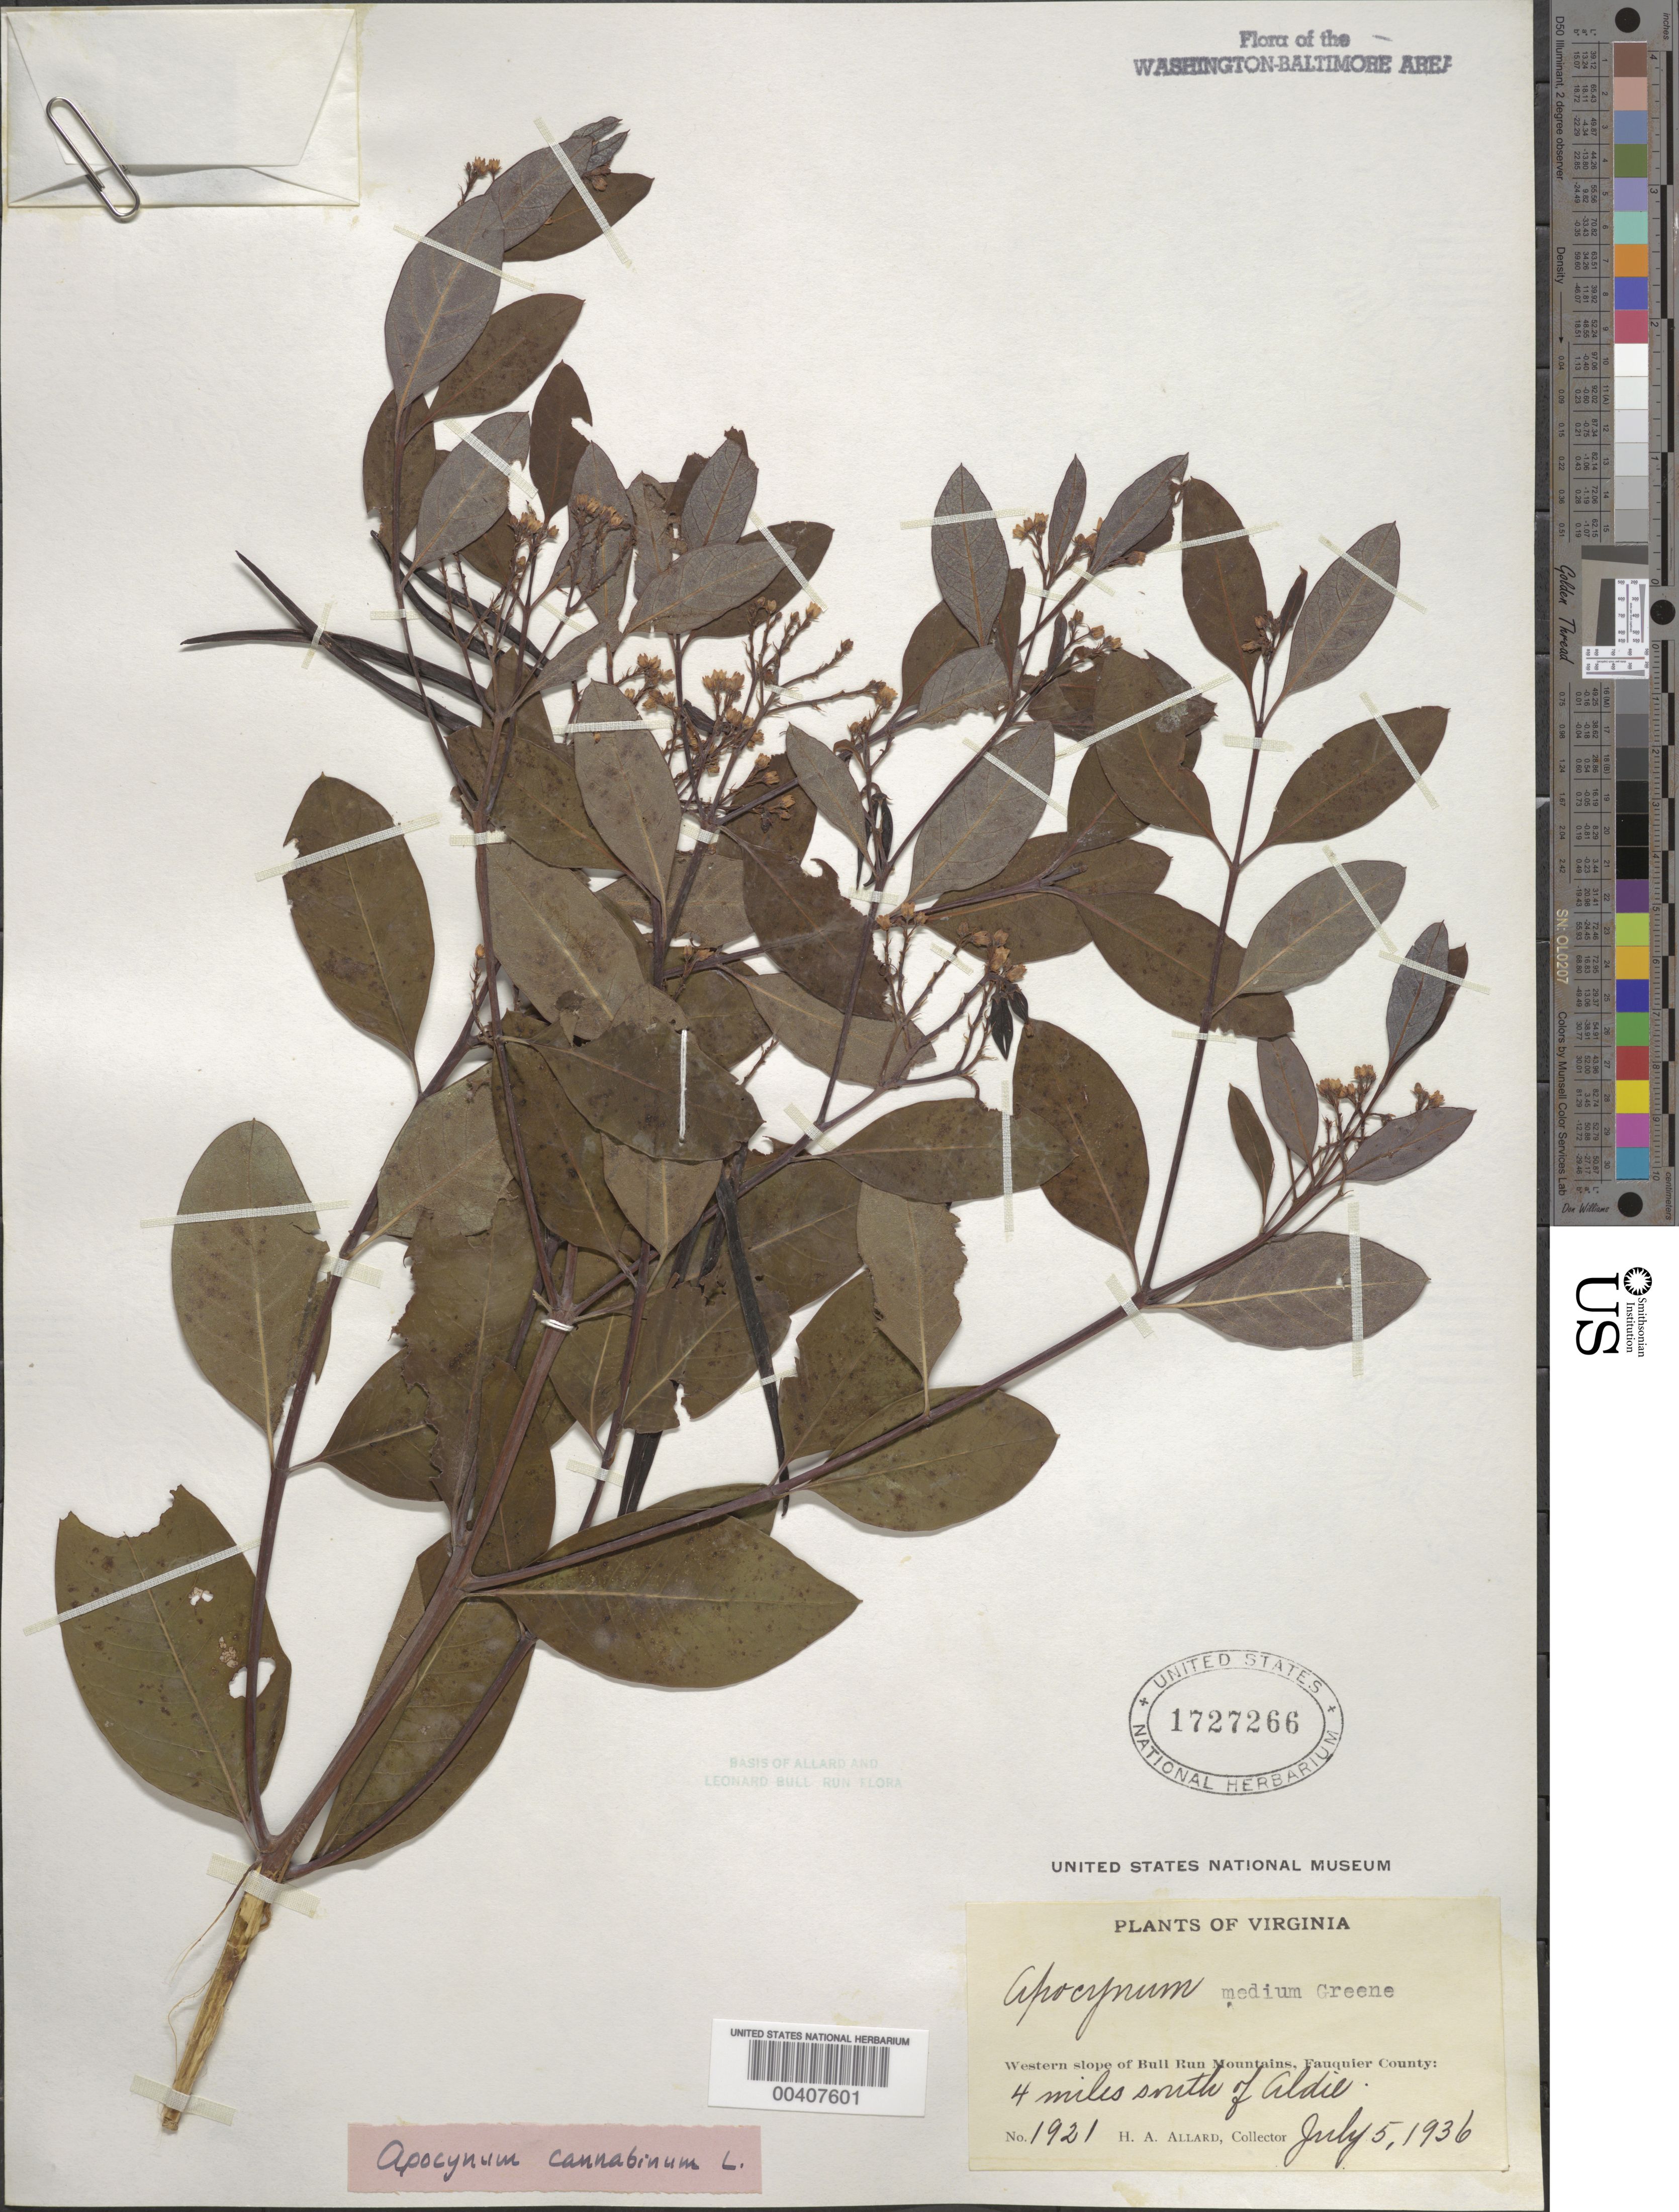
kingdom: Plantae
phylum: Tracheophyta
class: Magnoliopsida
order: Gentianales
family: Apocynaceae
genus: Apocynum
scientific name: Apocynum cannabinum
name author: L.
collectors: H. A. Allard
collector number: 1921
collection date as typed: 05 Jul 1936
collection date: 1936-07-05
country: United States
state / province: Virginia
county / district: Fauquier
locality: South of Aldie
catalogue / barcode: US 1727266